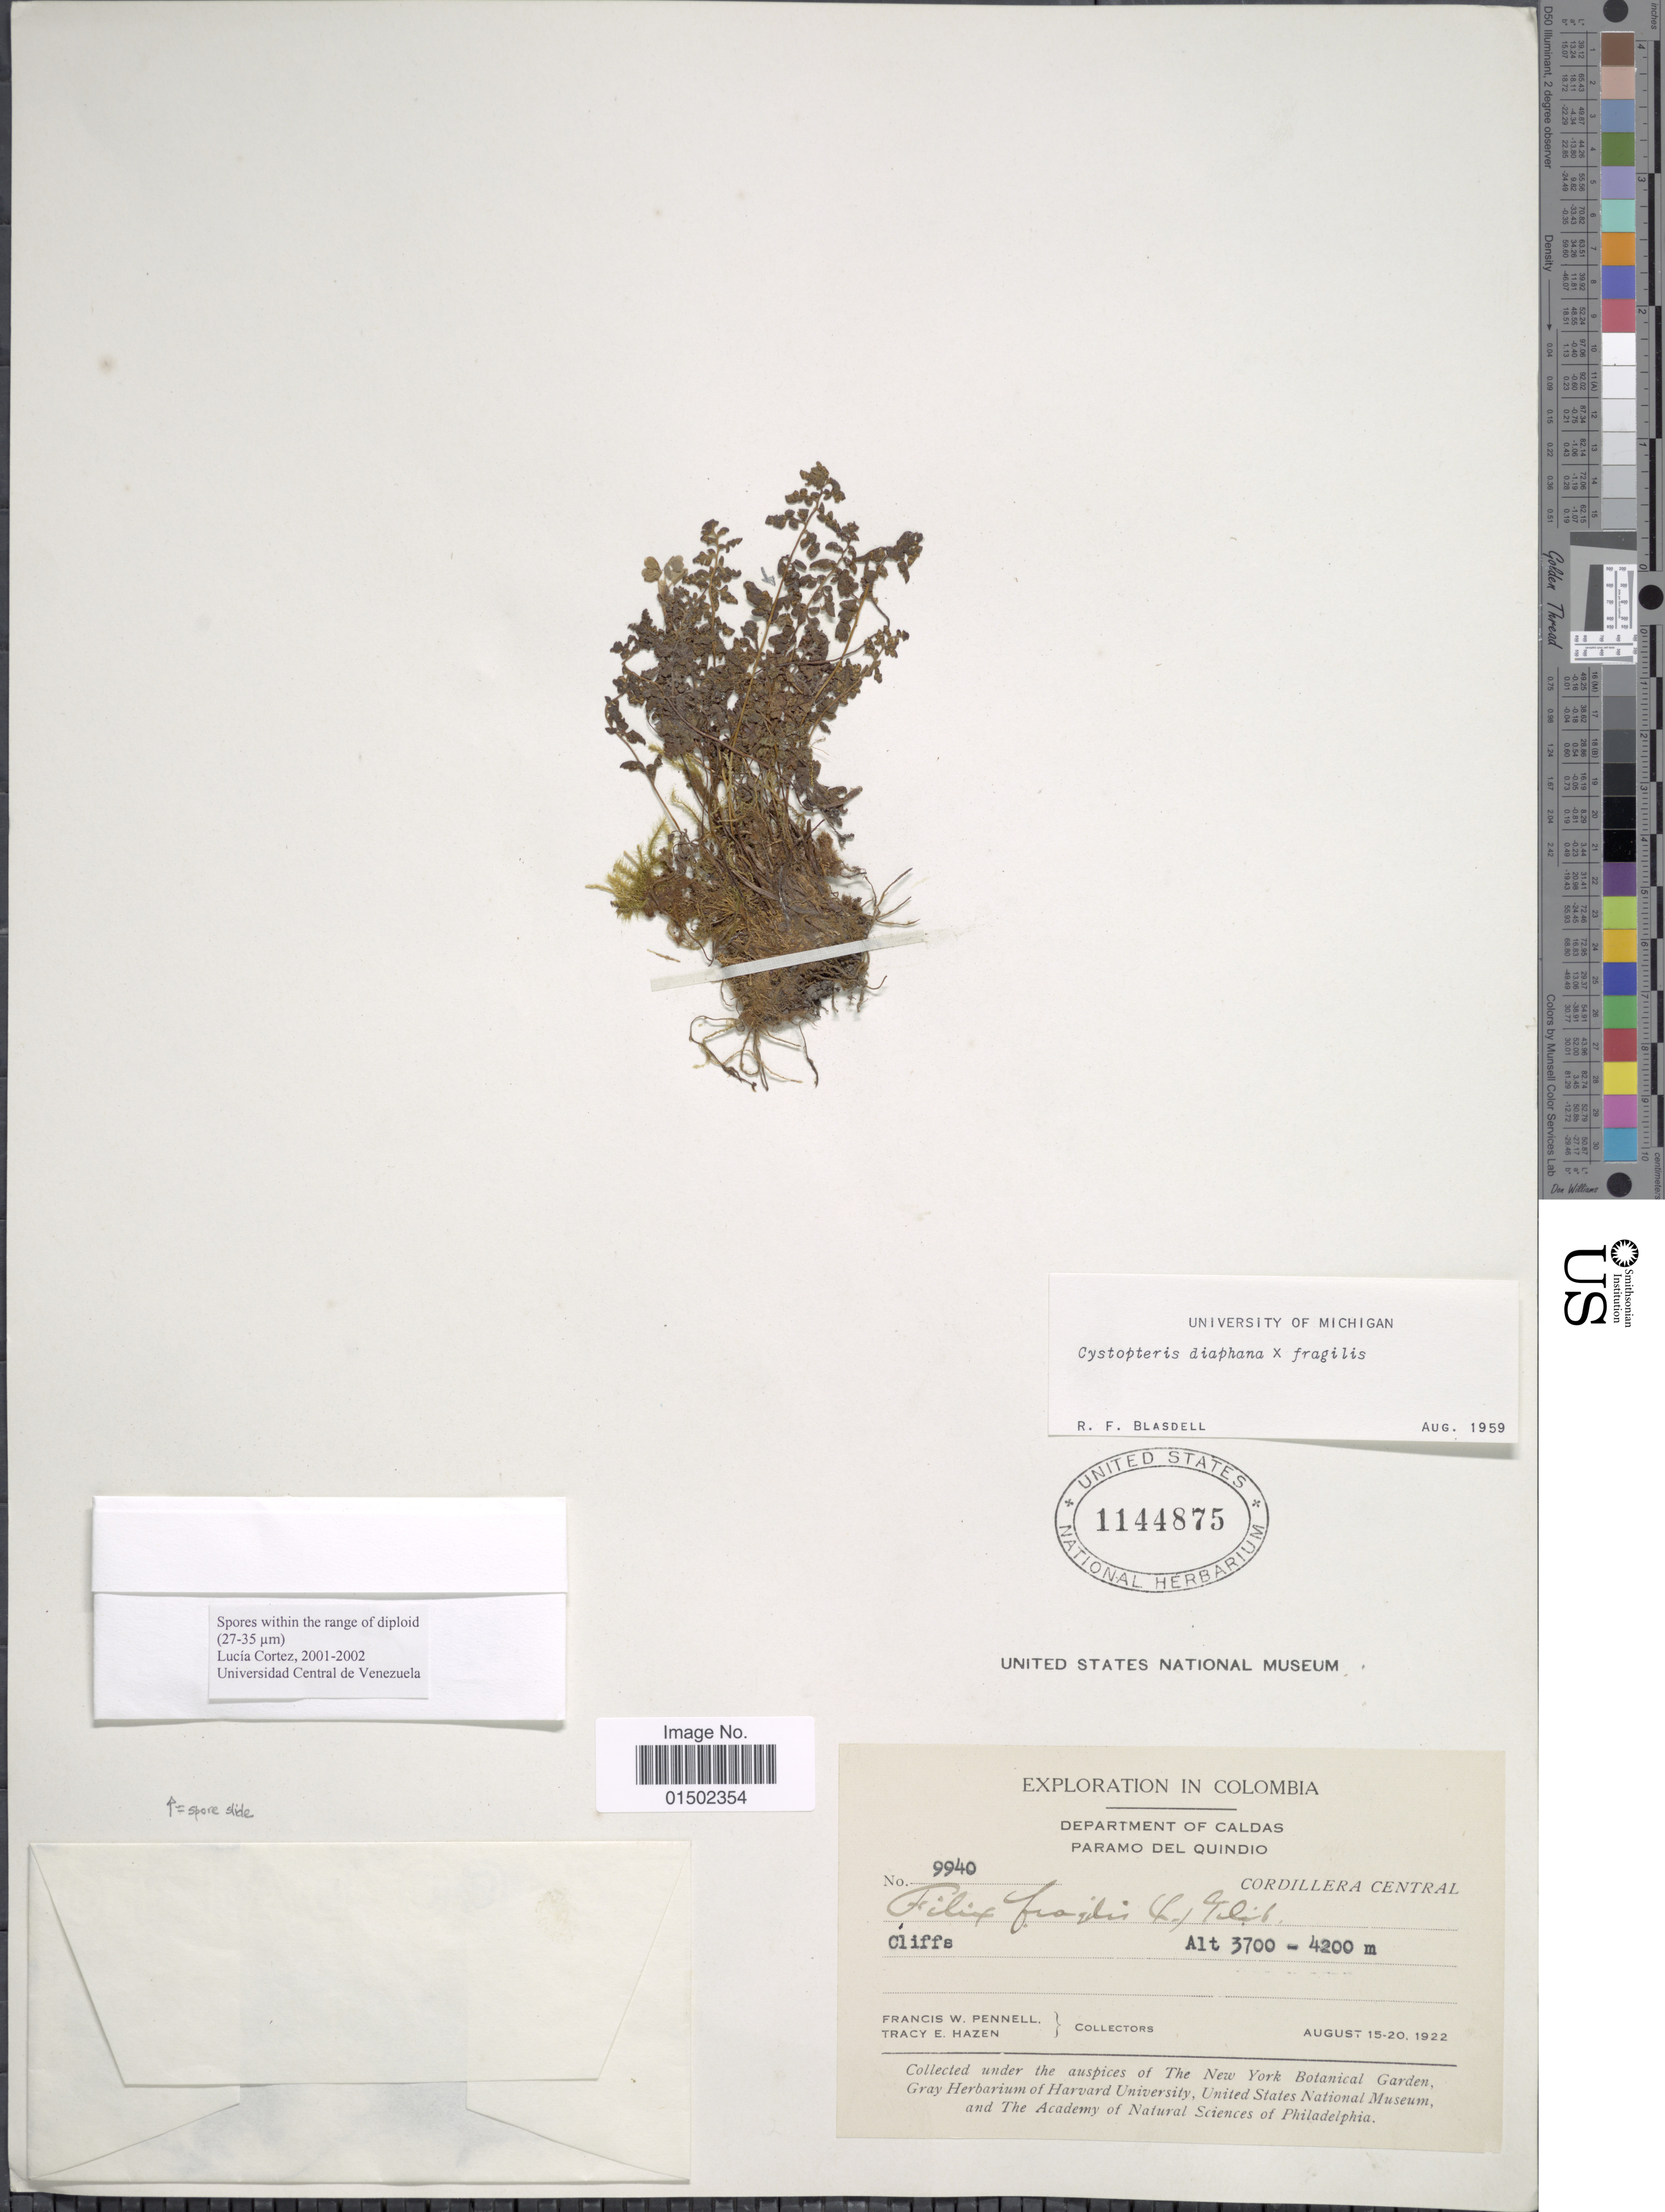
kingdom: Plantae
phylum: Tracheophyta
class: Polypodiopsida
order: Polypodiales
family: Cystopteridaceae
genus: Cystopteris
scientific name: Cystopteris diaphana x C. fragilis (L.) Bernh.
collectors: F. W. Pennell & T. E. Hazen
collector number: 9940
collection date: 1922-08-15/1922-08-20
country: Colombia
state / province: Caldas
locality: Paramo Del Quindio. Cordillera Central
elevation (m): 3700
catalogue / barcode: US 1144875